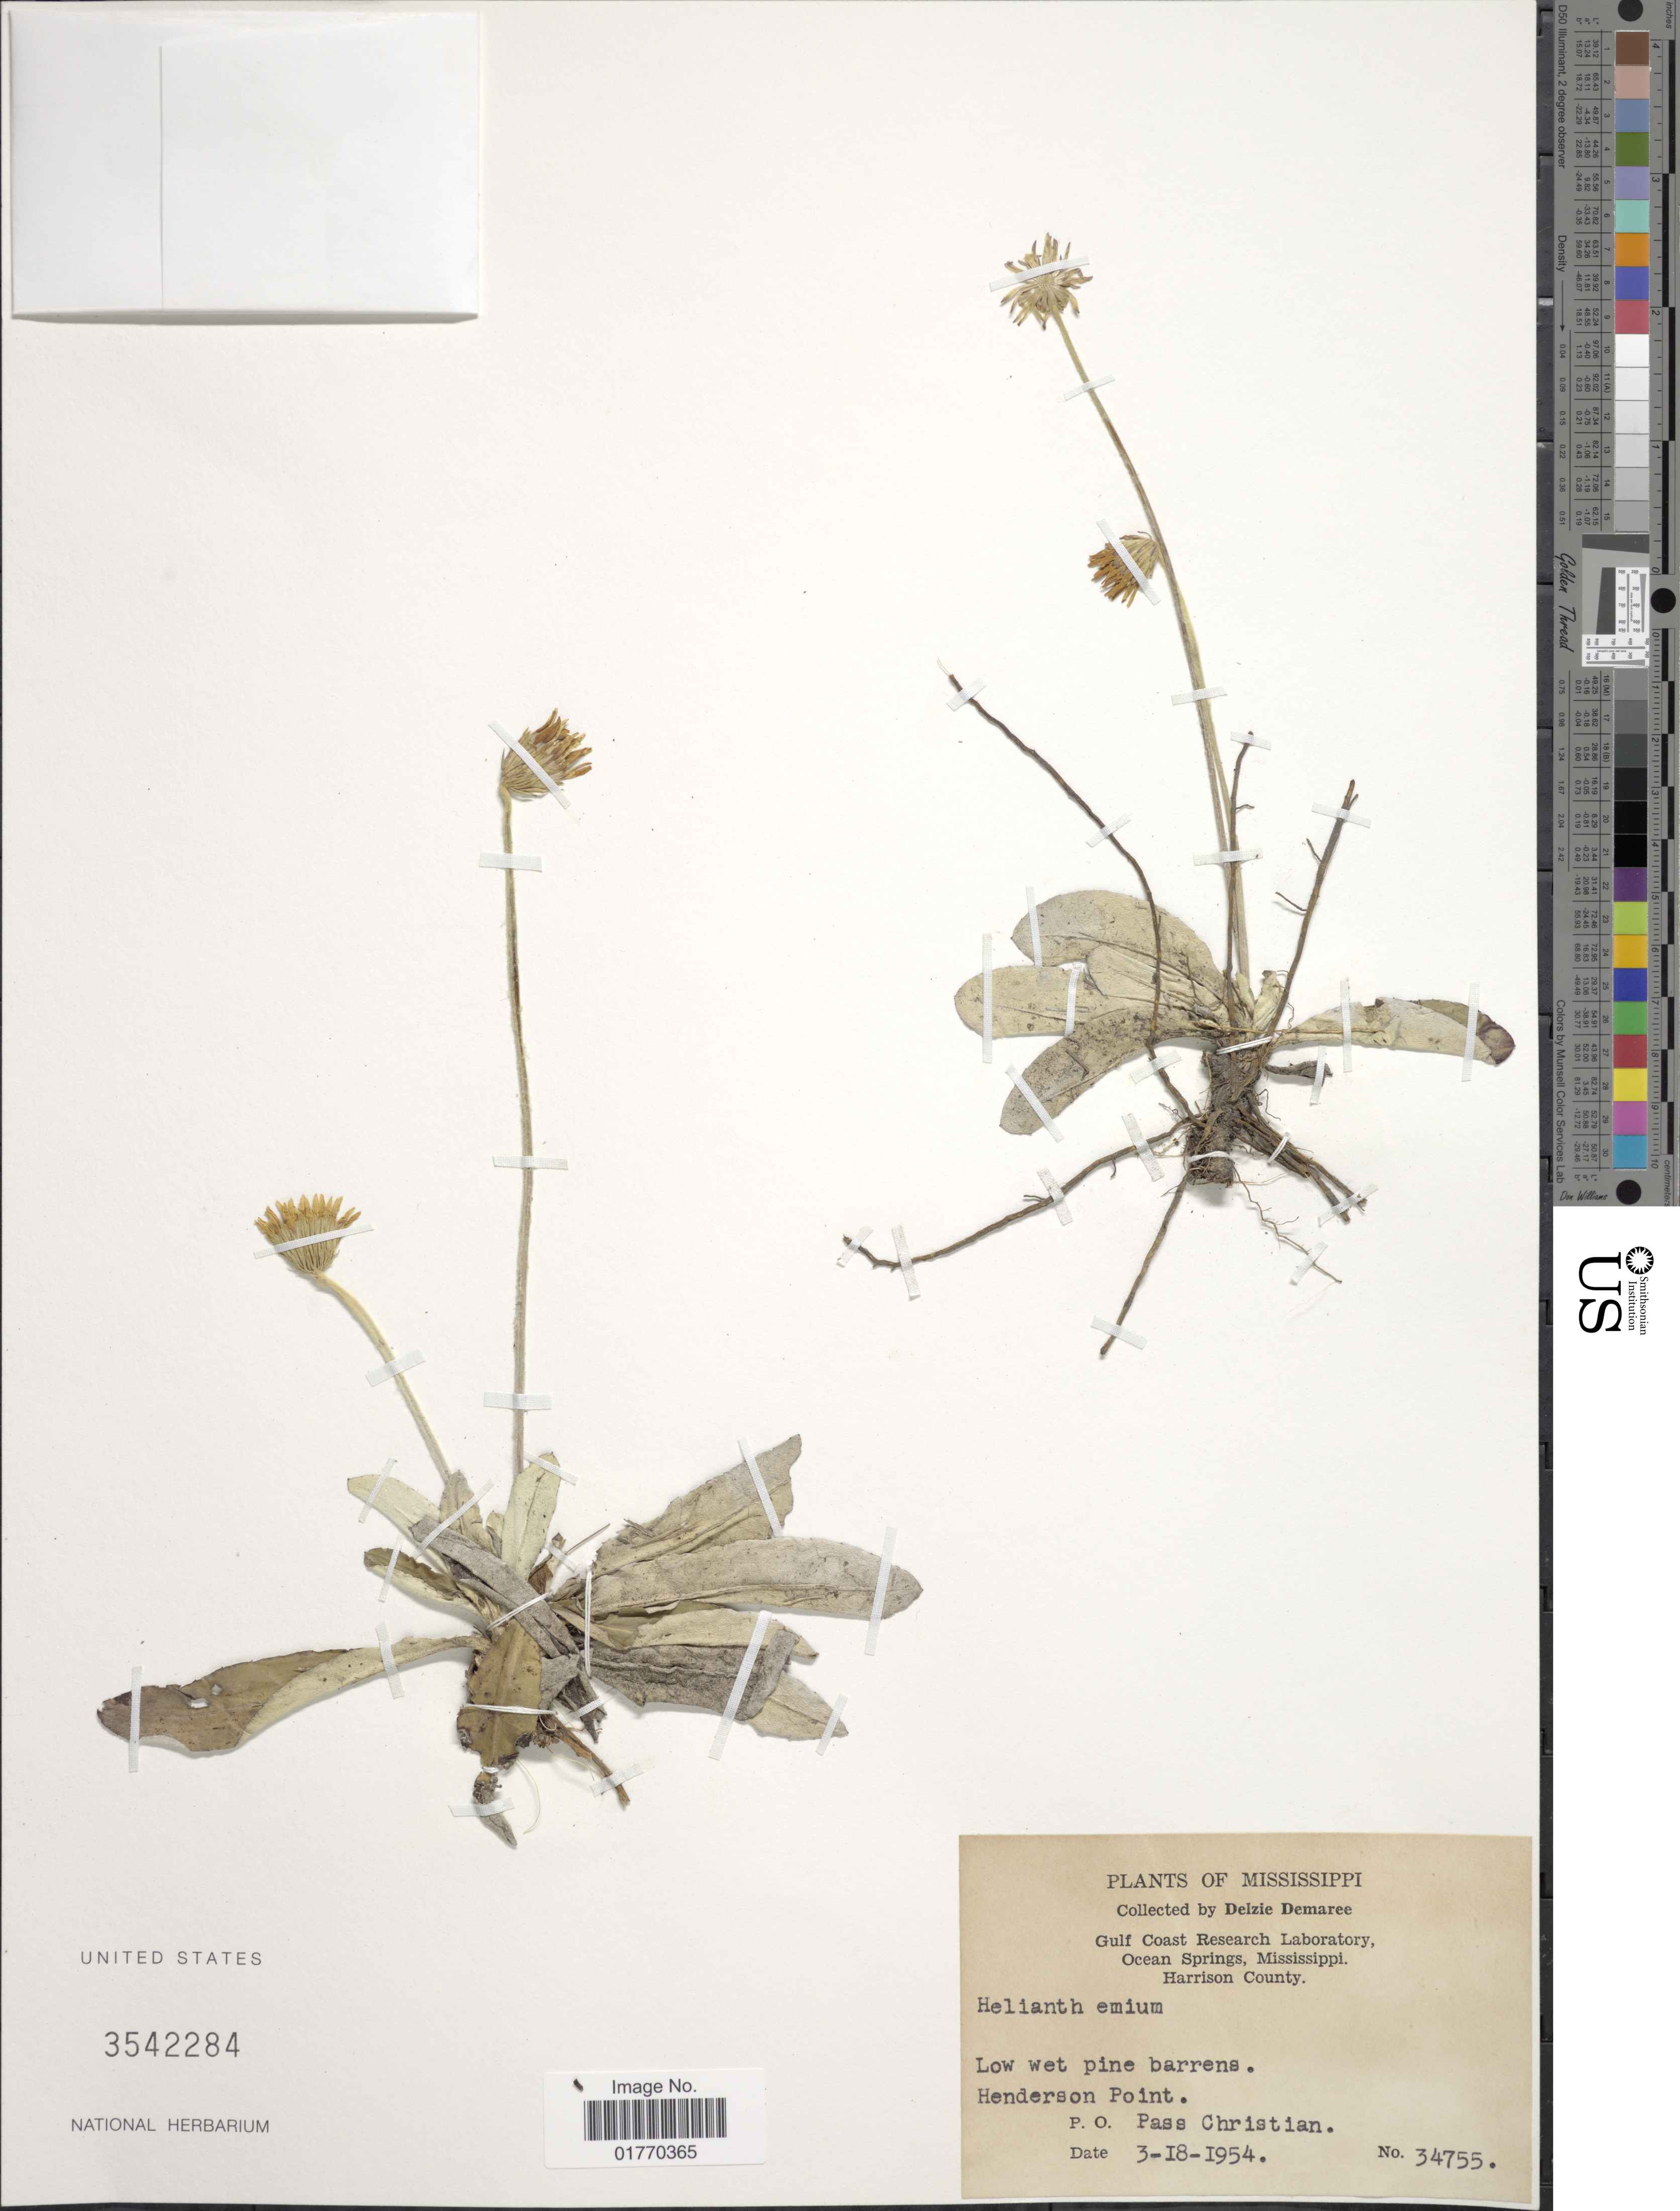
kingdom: Plantae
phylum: Tracheophyta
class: Magnoliopsida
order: Asterales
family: Asteraceae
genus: Helianthus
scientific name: Helianthus emium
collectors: D. Demaree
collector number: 34755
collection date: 1954-03-18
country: United States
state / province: Mississippi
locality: Ocean Springs, Mississippi, Harrison County, Henderson Point, P. O. Pass Christian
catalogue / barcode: US 3542284